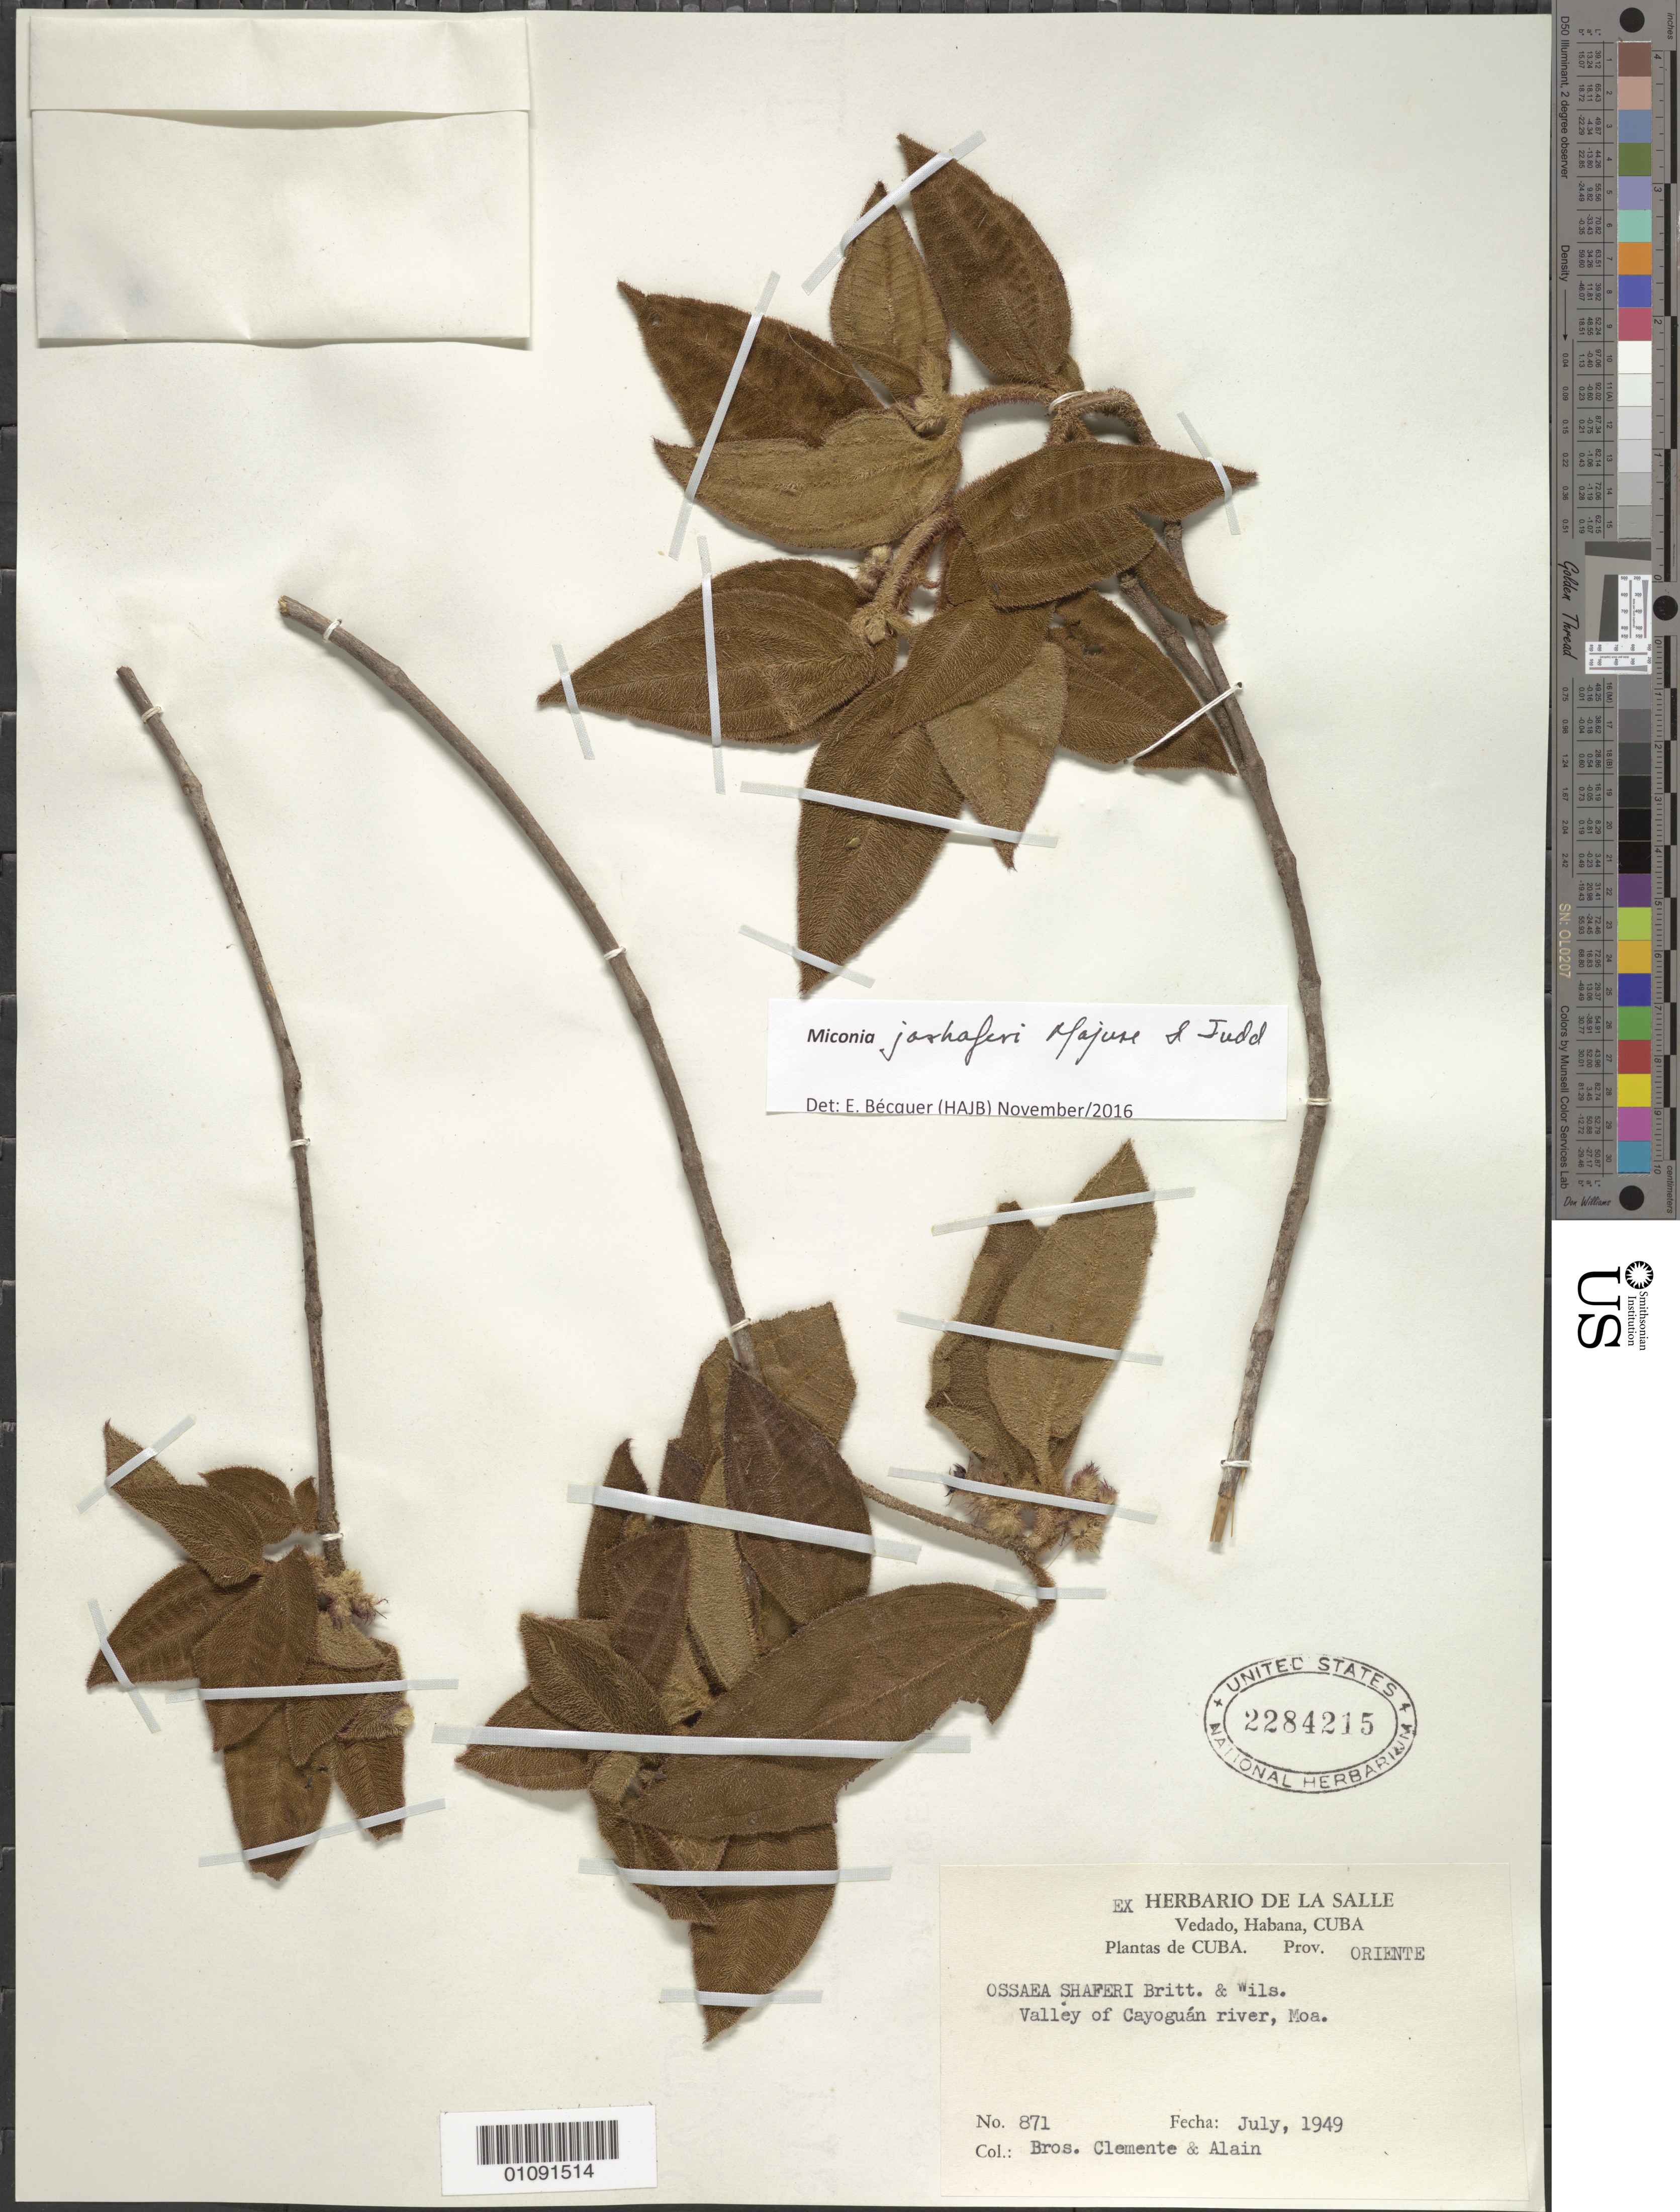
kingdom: Plantae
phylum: Tracheophyta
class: Magnoliopsida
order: Myrtales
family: Melastomataceae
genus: Miconia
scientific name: Miconia jashaferi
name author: Majure & Judd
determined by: Bécquer Granados, E. R.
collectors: Bro. Clemente & A. H. Liogier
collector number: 871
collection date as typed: Jul 1949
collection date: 1949-07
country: Cuba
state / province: Holguín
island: Cuba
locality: Valley of Cayoguan river, Moa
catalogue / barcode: US 2284215